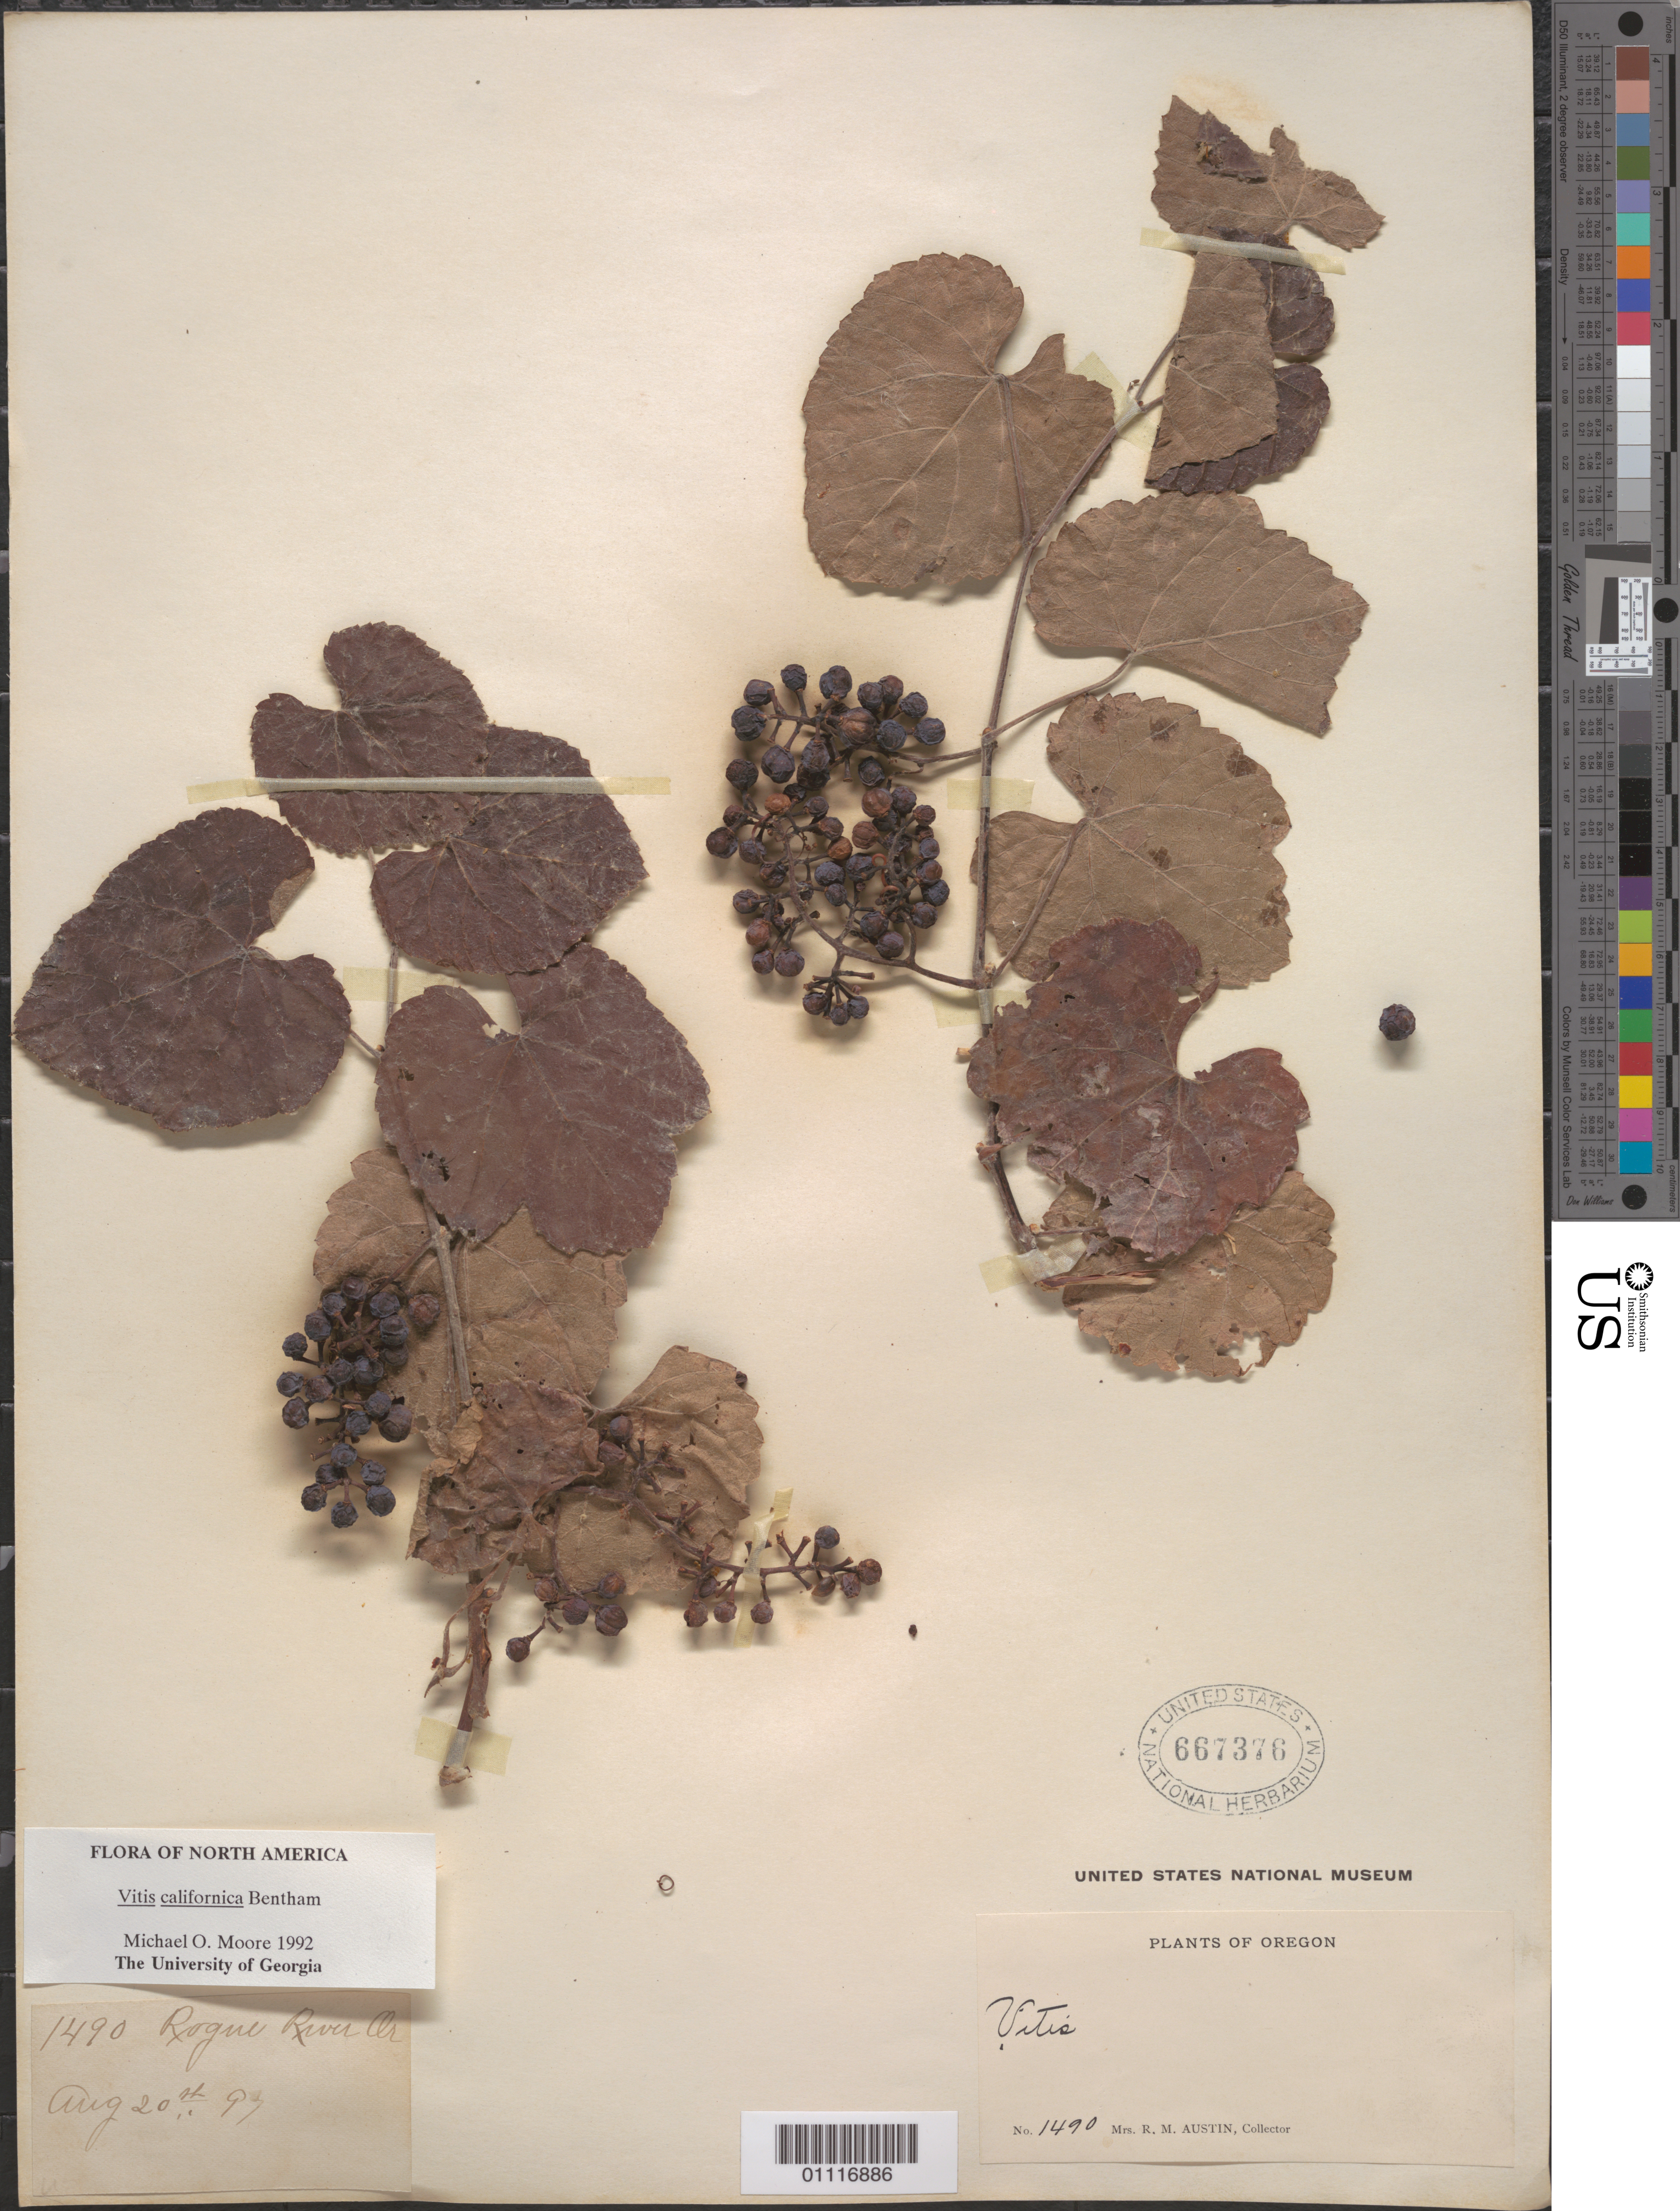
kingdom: Plantae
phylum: Tracheophyta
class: Magnoliopsida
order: Vitales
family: Vitaceae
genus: Vitis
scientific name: Vitis californica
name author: Benth.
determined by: Moore, M. O.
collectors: R. Austin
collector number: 1490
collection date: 1897-08-20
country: United States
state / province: Oregon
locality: Rogue River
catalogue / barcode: US 667376